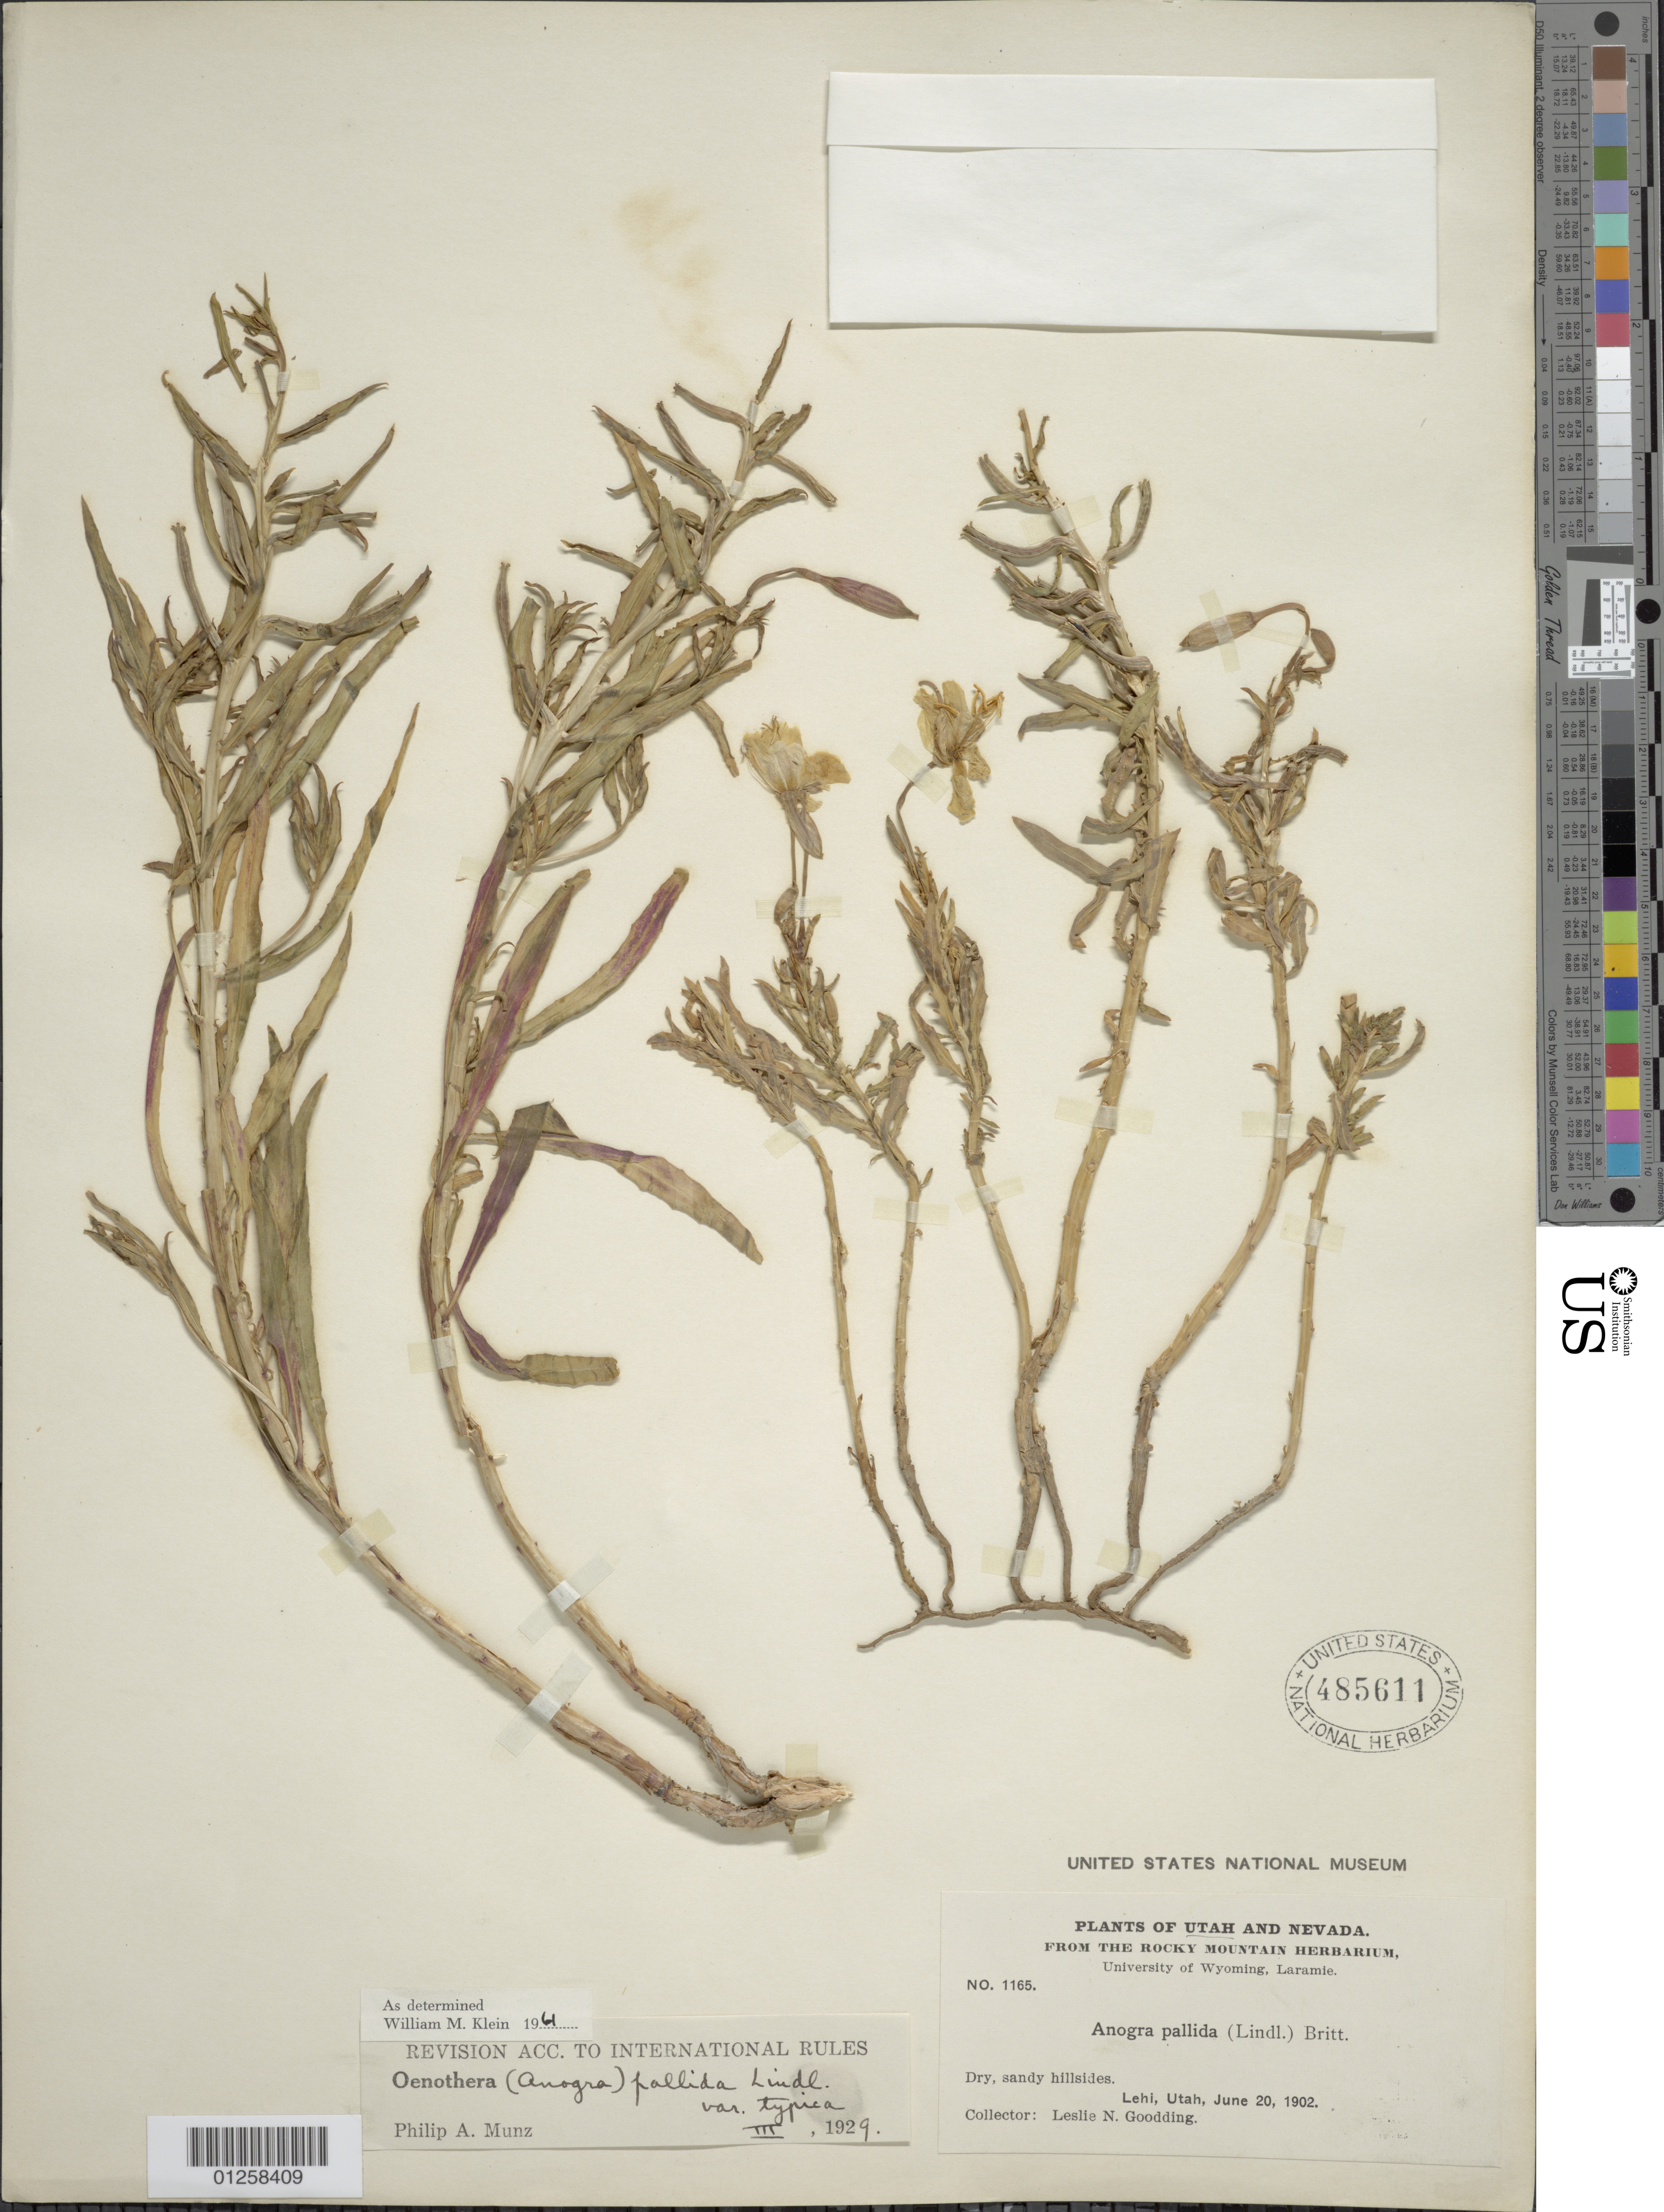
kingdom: Plantae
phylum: Tracheophyta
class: Magnoliopsida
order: Myrtales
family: Onagraceae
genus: Oenothera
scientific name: Oenothera pallida subsp. pallida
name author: Lindl.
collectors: L. Godding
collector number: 1165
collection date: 1902-06-20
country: United States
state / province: Utah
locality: Lehi.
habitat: Dry, sandy hillsides.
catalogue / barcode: US 485611